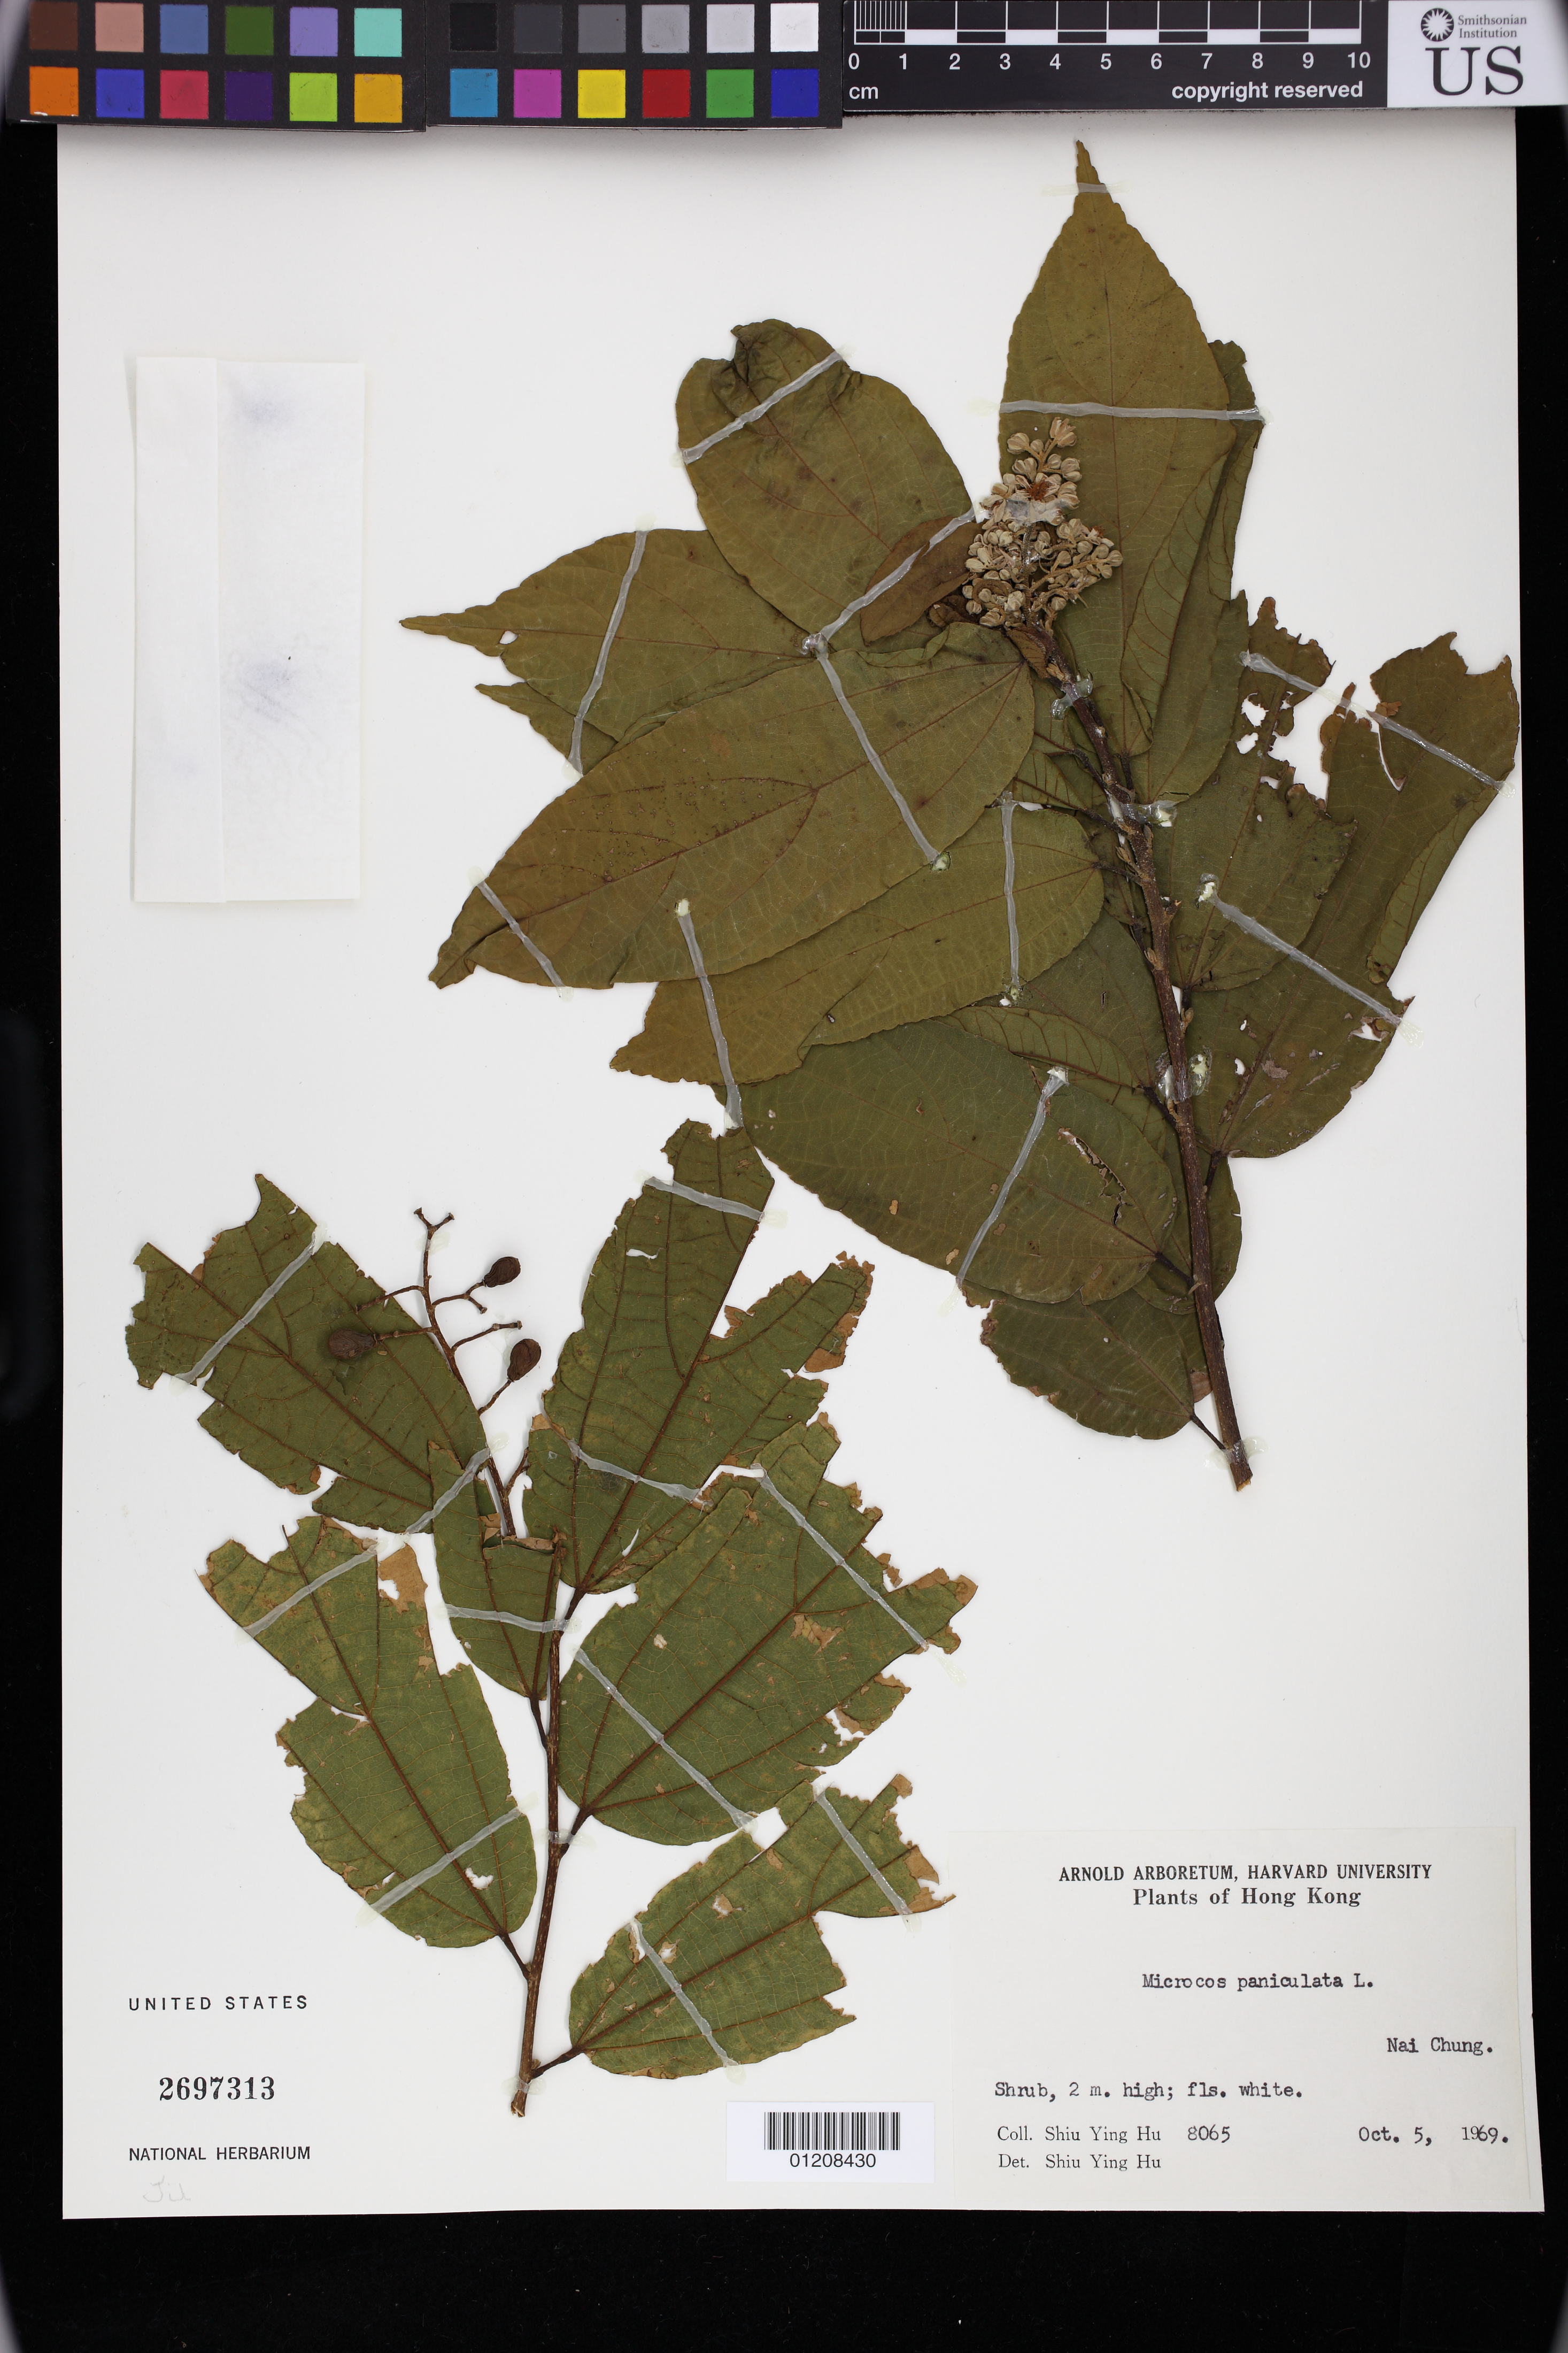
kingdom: Plantae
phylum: Tracheophyta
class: Magnoliopsida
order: Malvales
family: Malvaceae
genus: Microcos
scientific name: Microcos paniculata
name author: L.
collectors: S. Y. Hu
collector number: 8065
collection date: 1969-10-05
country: China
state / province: Hong Kong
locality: Nai Chung, a town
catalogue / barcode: US 2697313